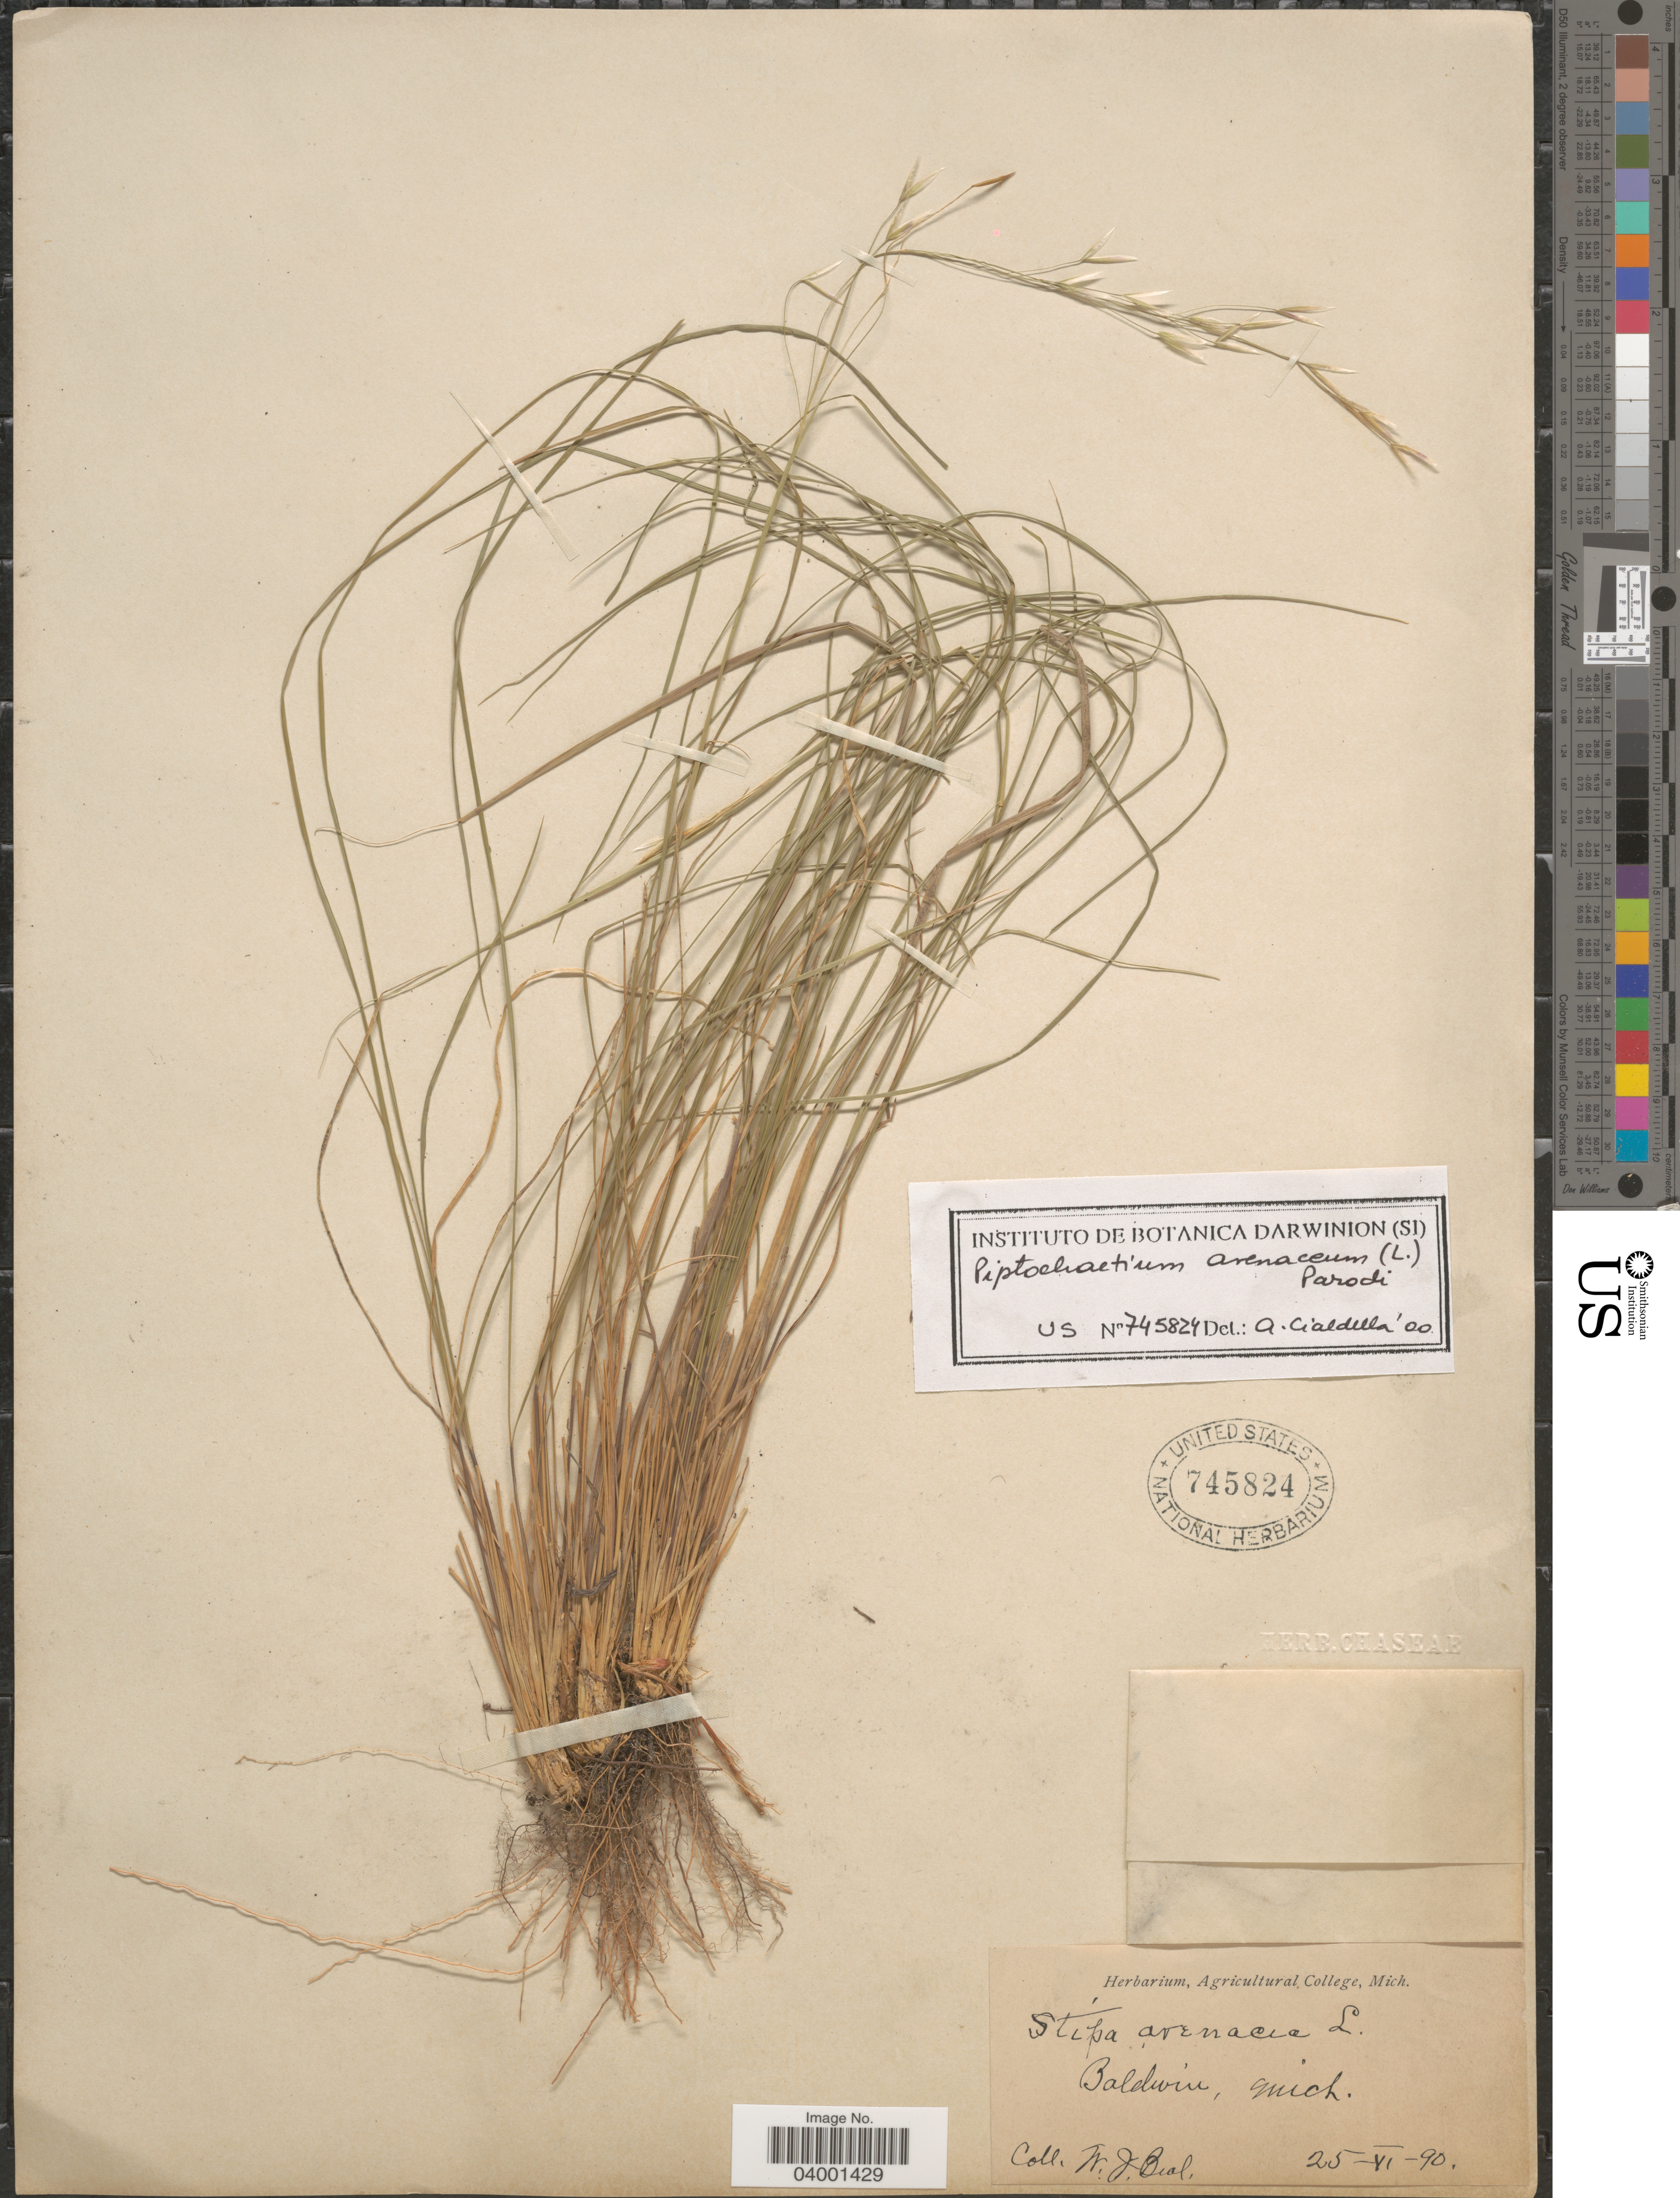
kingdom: Plantae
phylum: Tracheophyta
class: Liliopsida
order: Poales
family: Poaceae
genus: Piptochaetium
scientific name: Piptochaetium avenaceum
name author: (L.) Parodi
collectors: W. J. Beal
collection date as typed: Transcribed d/m/y: 25/6/90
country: United States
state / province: Michigan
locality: Baldwin.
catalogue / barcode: US 745824